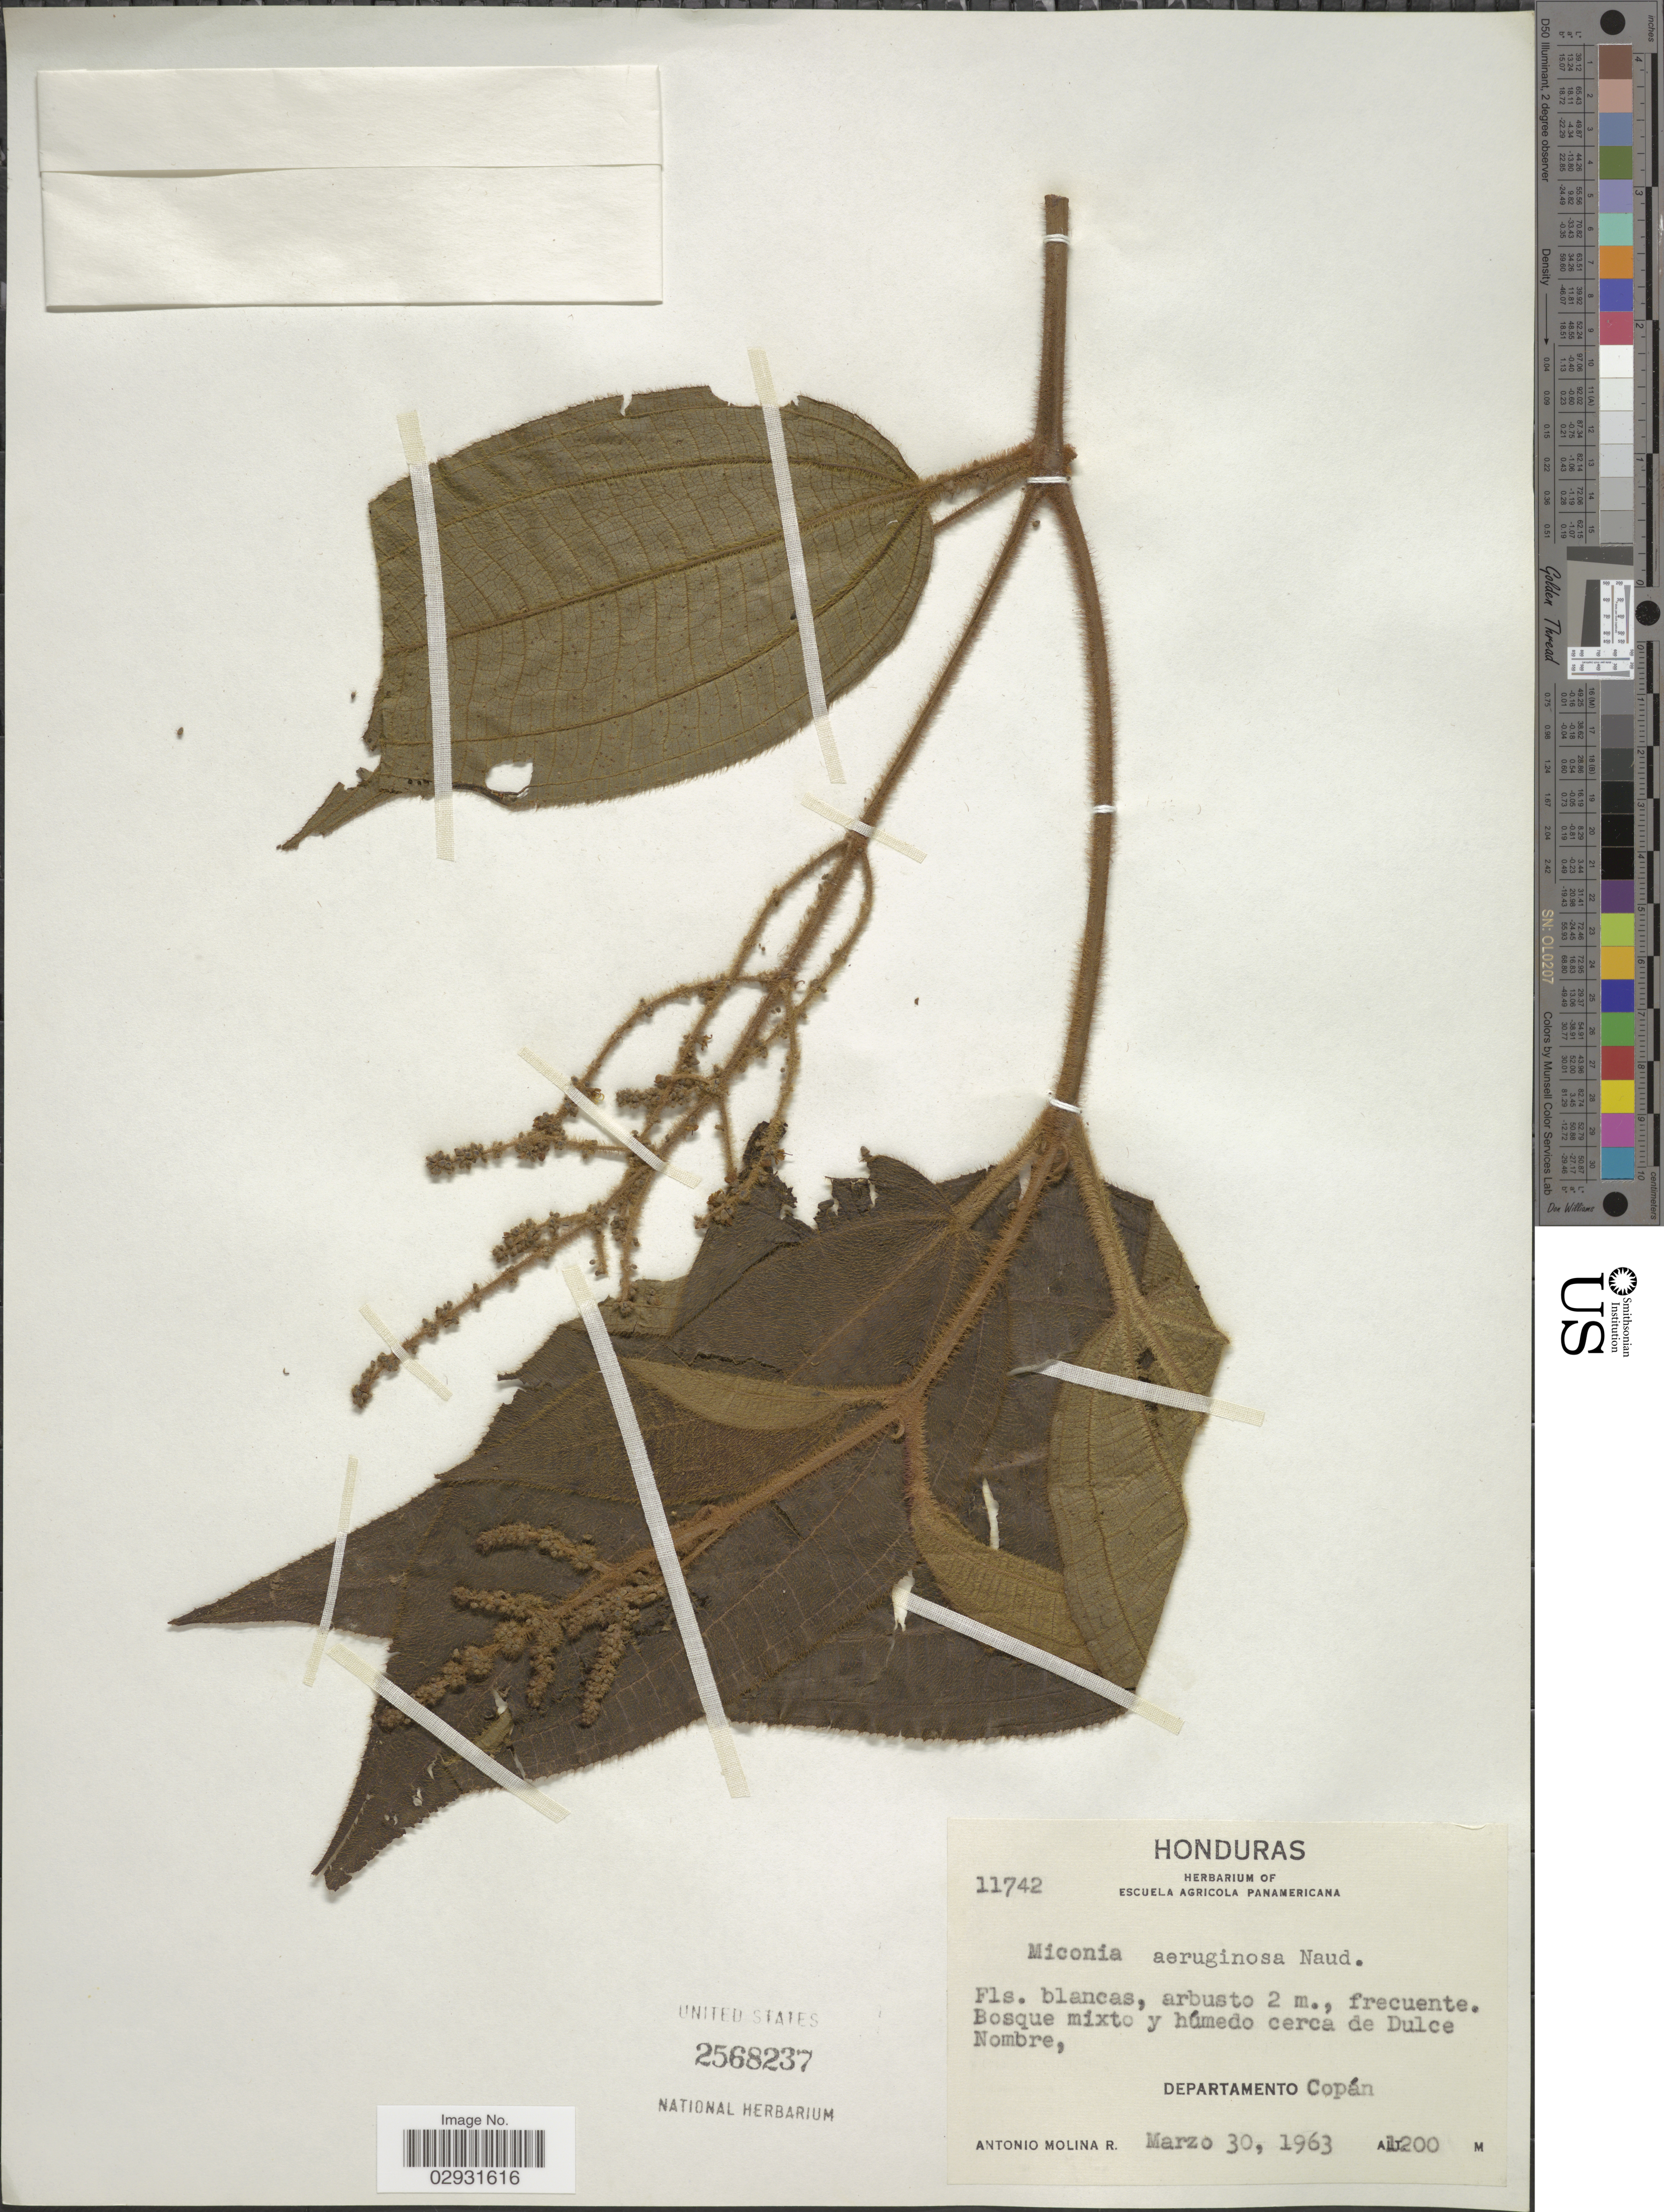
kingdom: Plantae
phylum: Tracheophyta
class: Magnoliopsida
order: Myrtales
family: Melastomataceae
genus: Miconia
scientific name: Miconia aeruginosa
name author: Naudin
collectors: A. Molina R.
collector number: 11742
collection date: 1963-03-30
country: Honduras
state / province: Copán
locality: Bosque mixto y húmedo cerca de Dulce Nombre, Departamento Copán.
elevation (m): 1200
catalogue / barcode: US 2568237